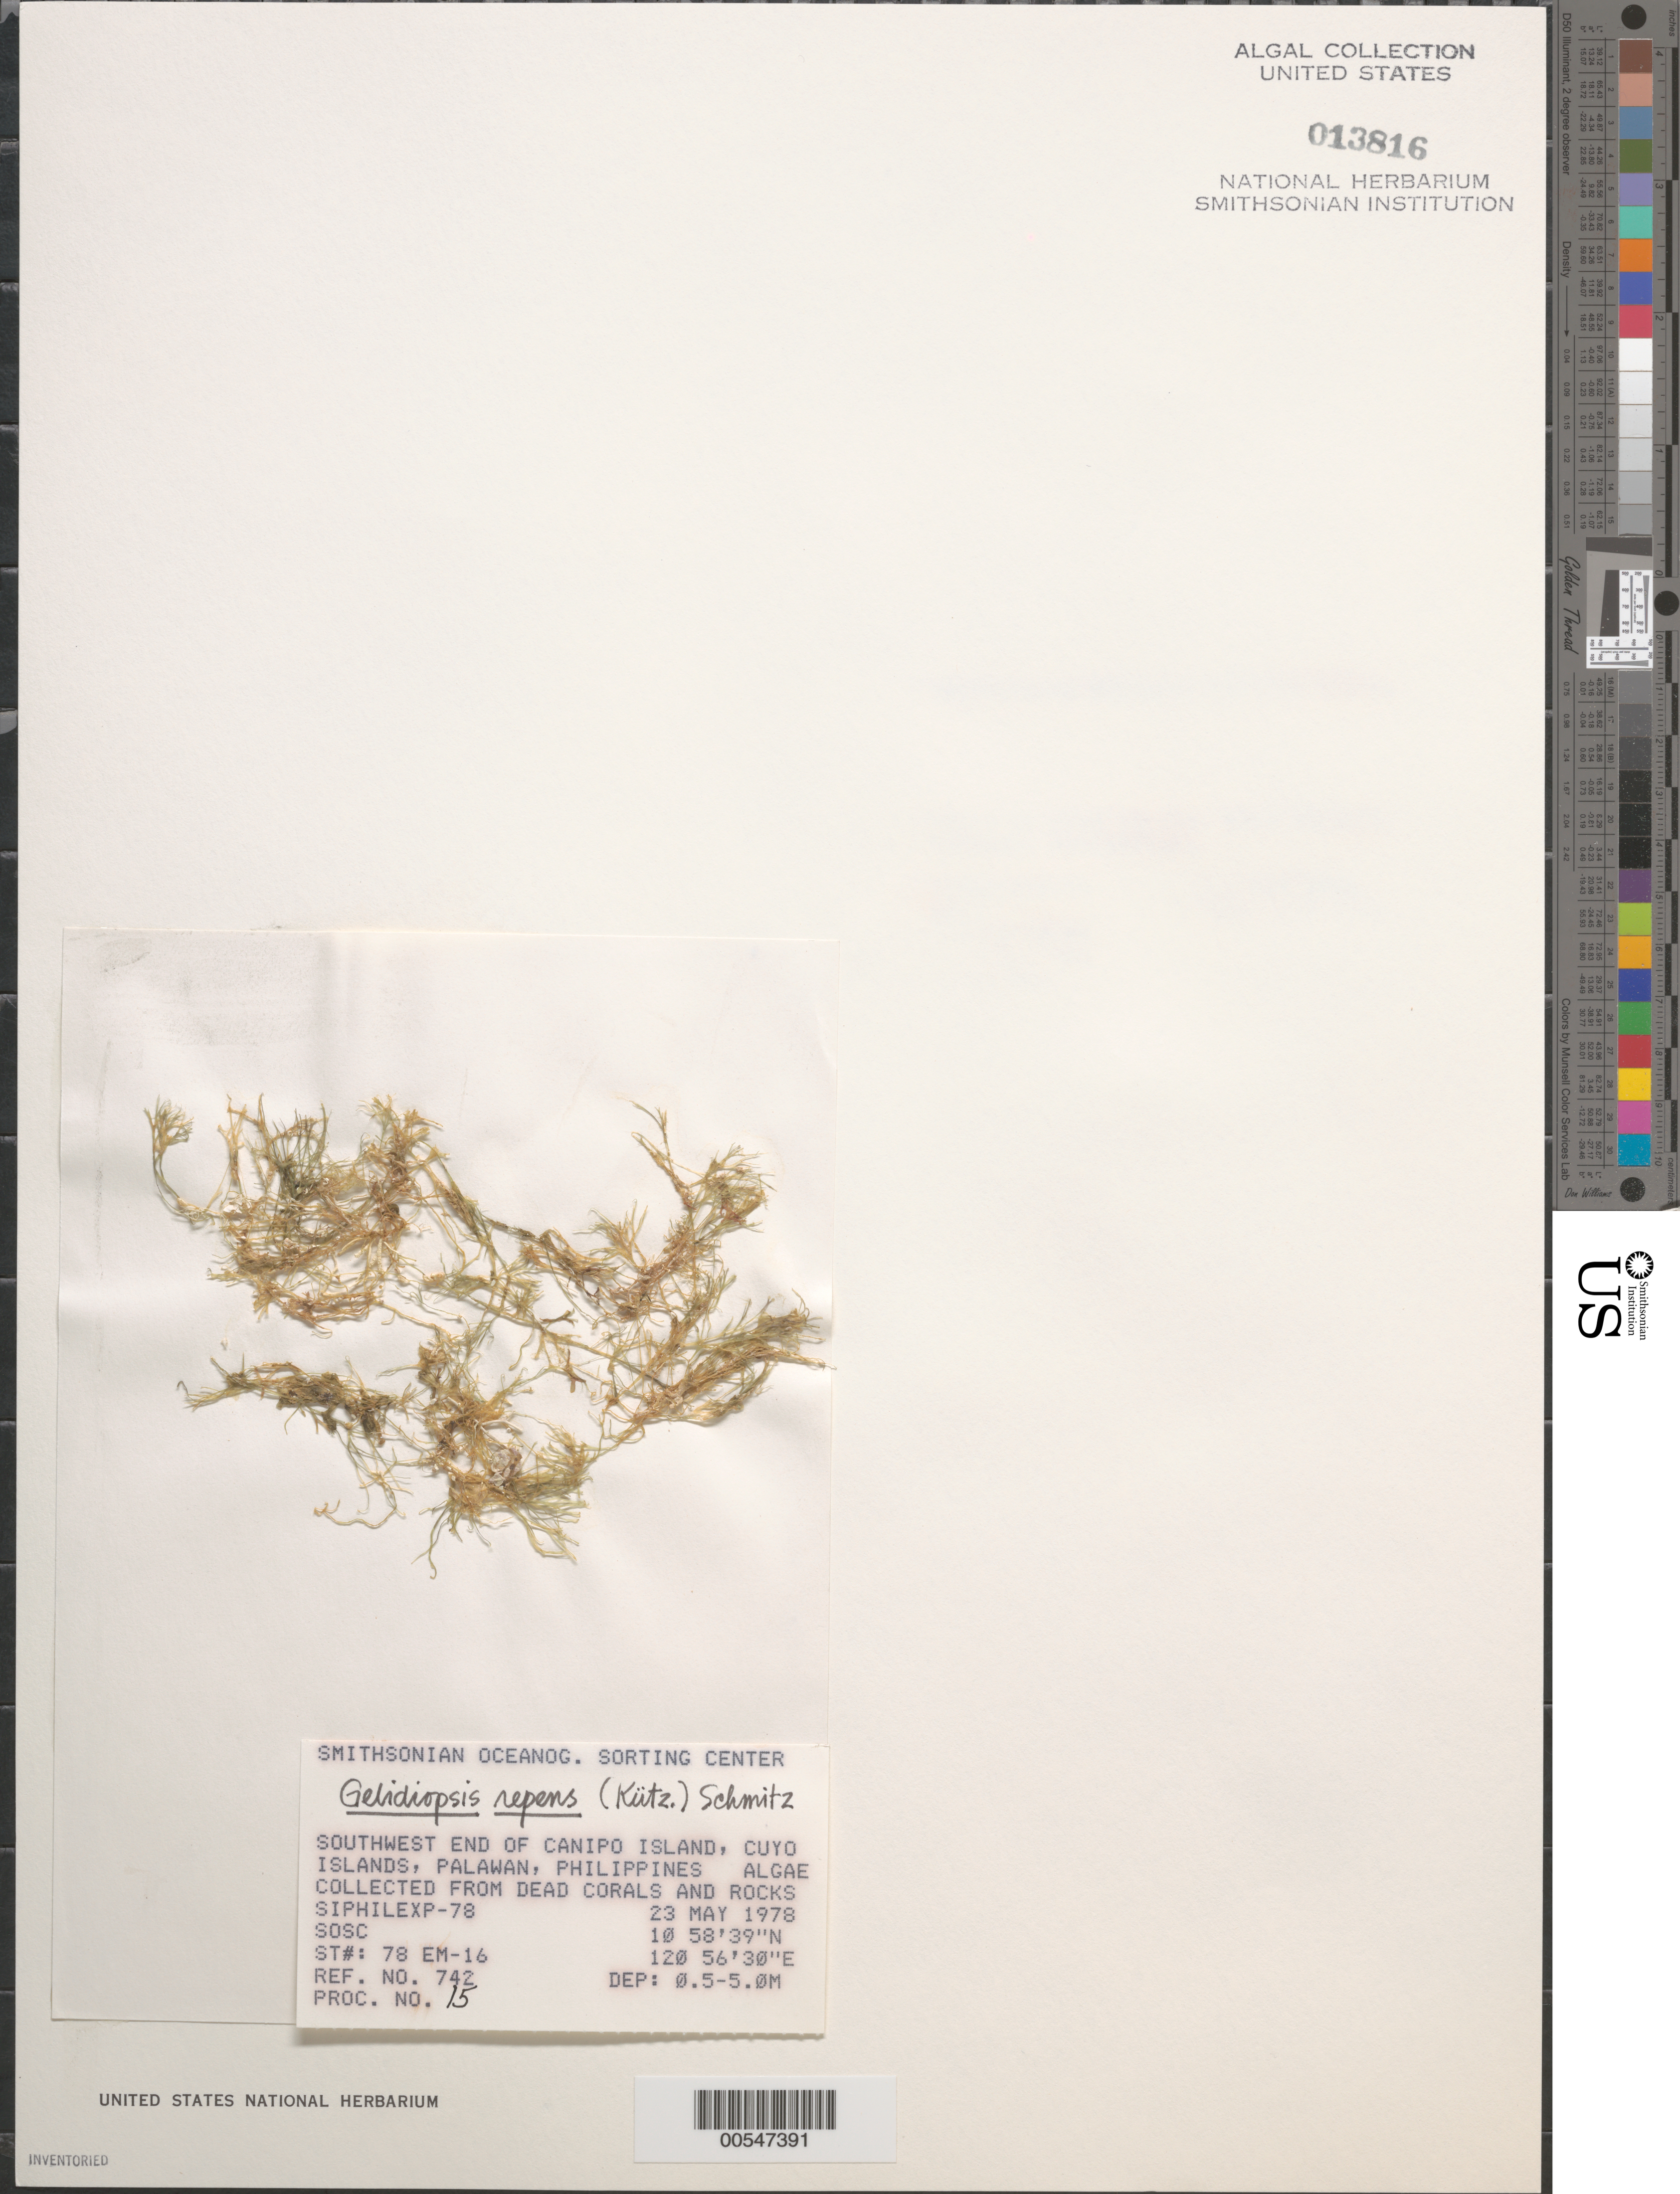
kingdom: Plantae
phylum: Rhodophyta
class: Florideophyceae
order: Rhodymeniales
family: Lomentariaceae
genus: Ceratodictyon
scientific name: Ceratodictyon repens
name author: (Kütz.) R.E. Norris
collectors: SOSC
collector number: Station 78 Em-16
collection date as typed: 23 May 1978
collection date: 1978-05-23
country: Philippines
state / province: Mimaropa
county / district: Palawan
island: Canipo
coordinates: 10 58' 39" N, 120 56' 30" E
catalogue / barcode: US 13816